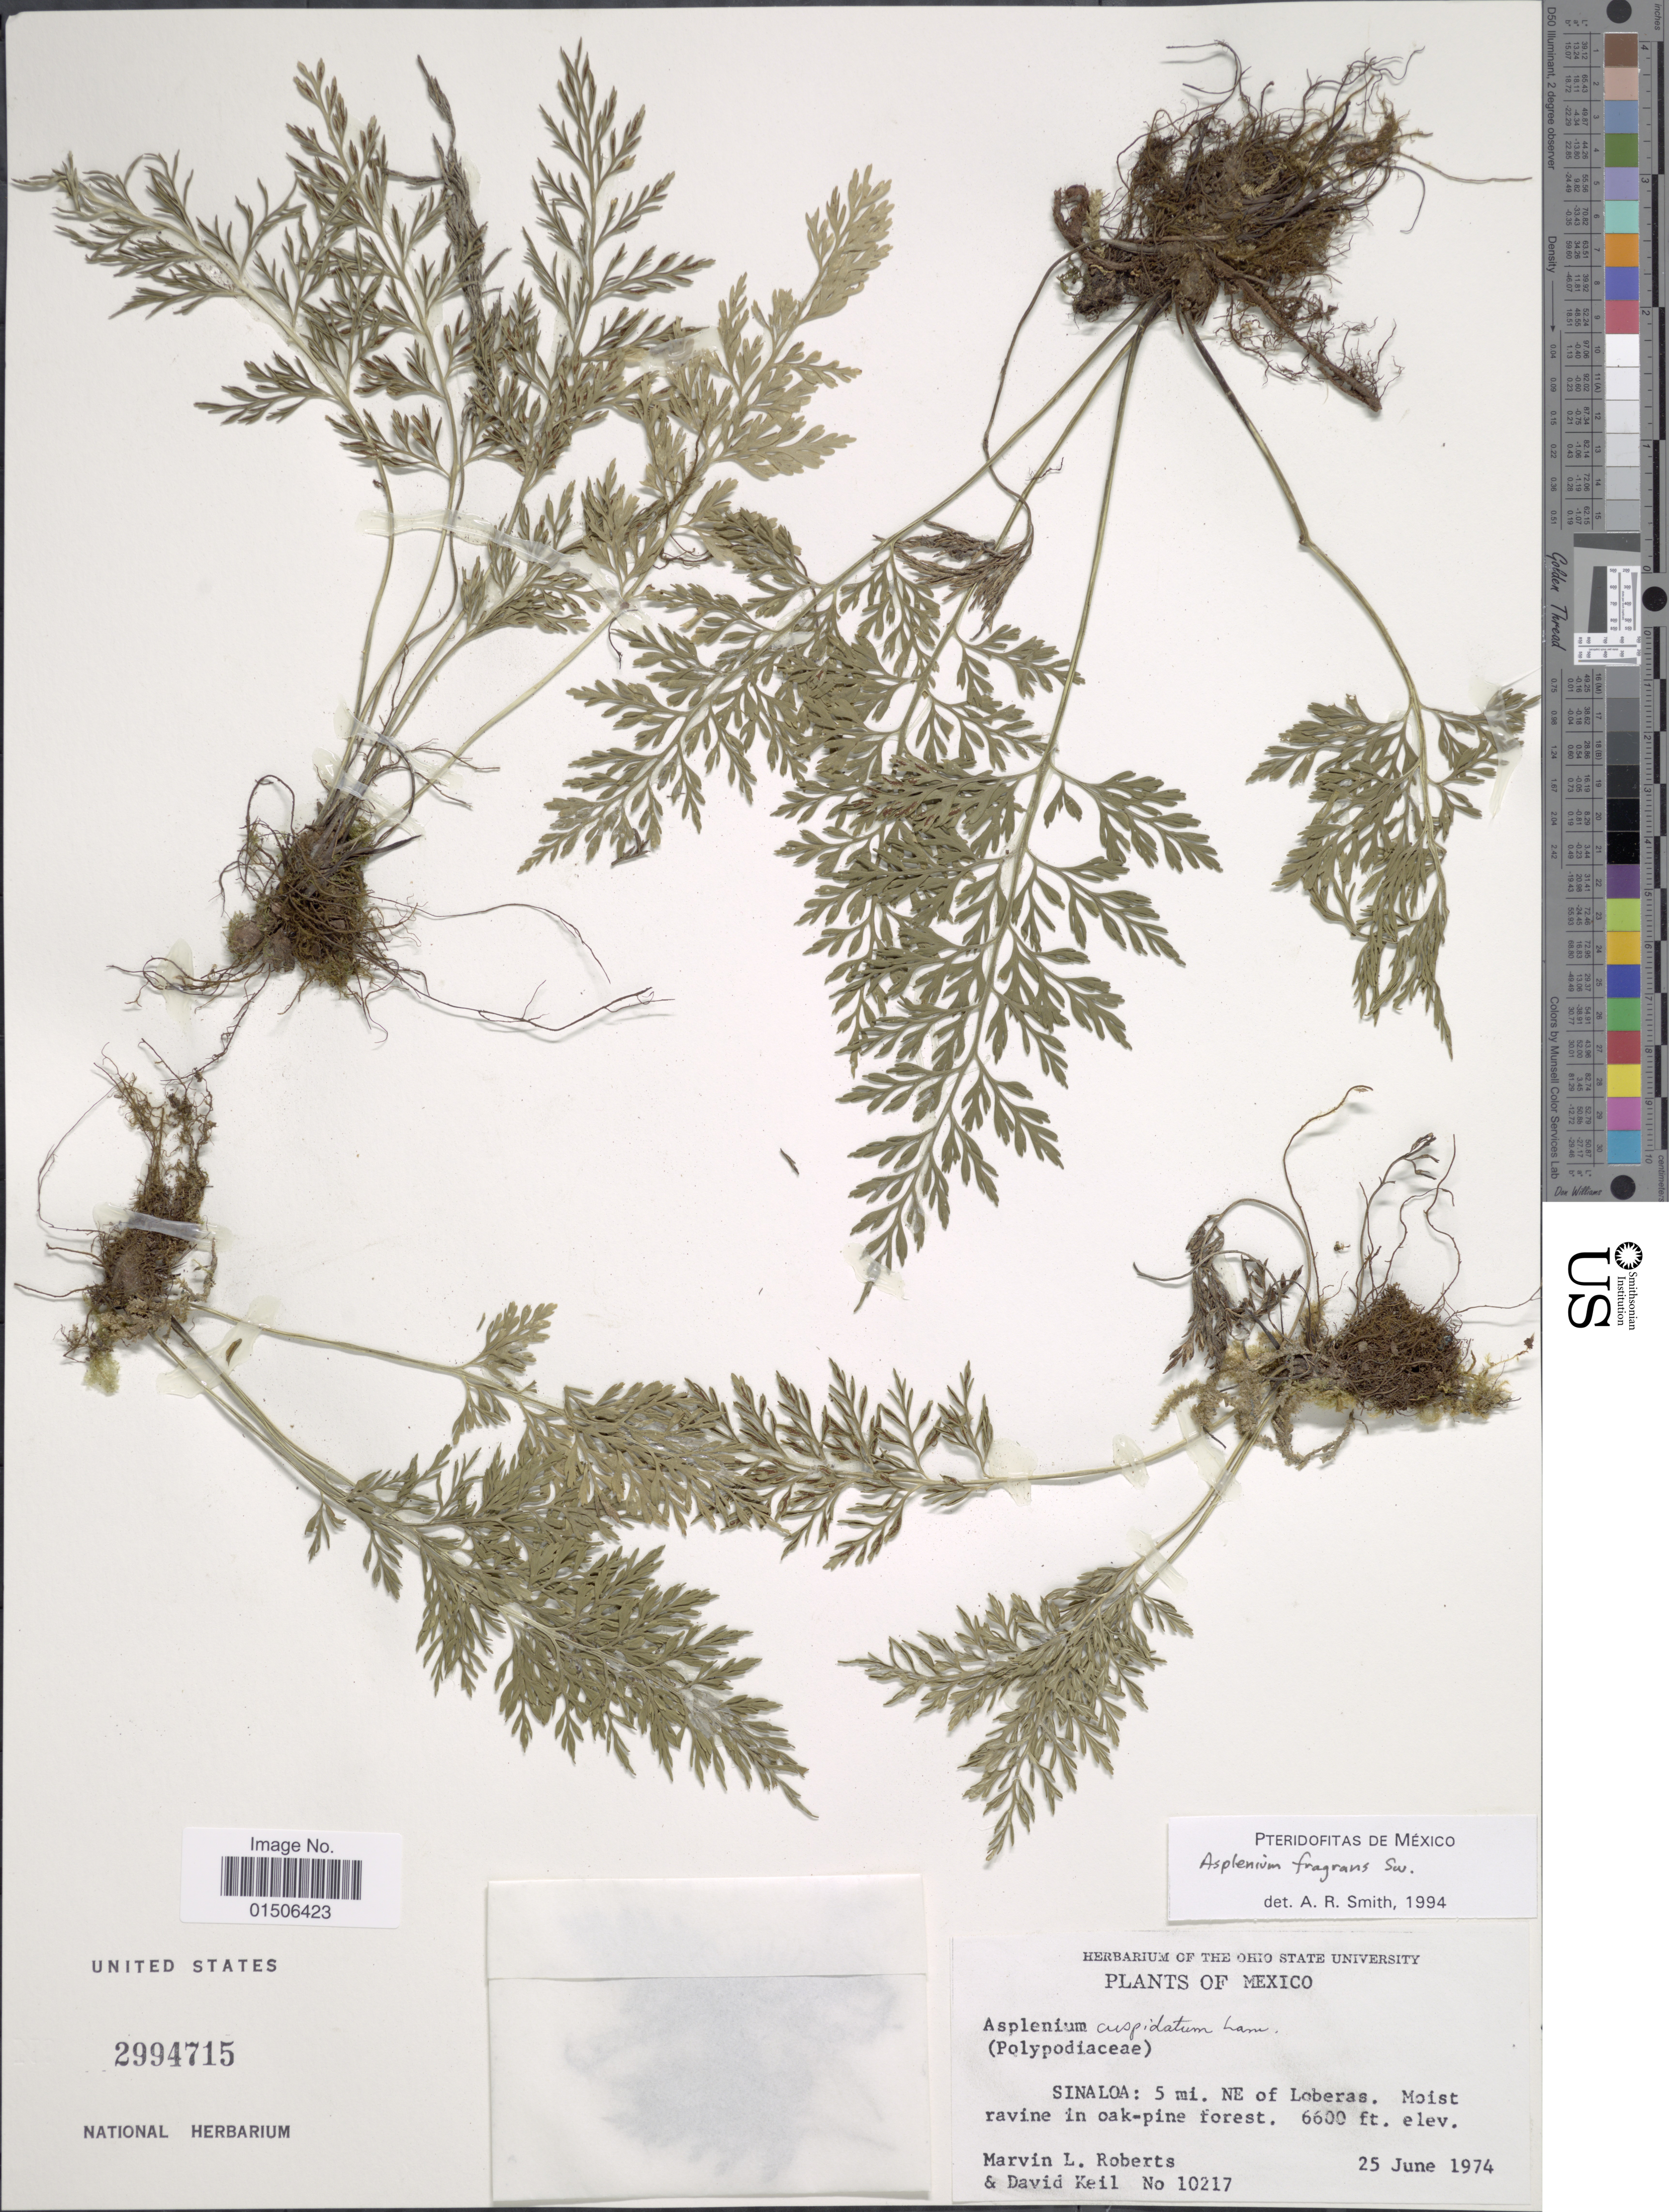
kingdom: Plantae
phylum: Tracheophyta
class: Polypodiopsida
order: Polypodiales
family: Aspleniaceae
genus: Asplenium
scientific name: Asplenium fragrans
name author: Sw.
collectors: M. Roberts & D. J. Keil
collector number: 10217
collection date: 1974-06-25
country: Mexico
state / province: Sinaloa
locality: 5 mi. NE of Loberas. Moist ravine in oak-pine forest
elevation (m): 2012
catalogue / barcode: US 2994715